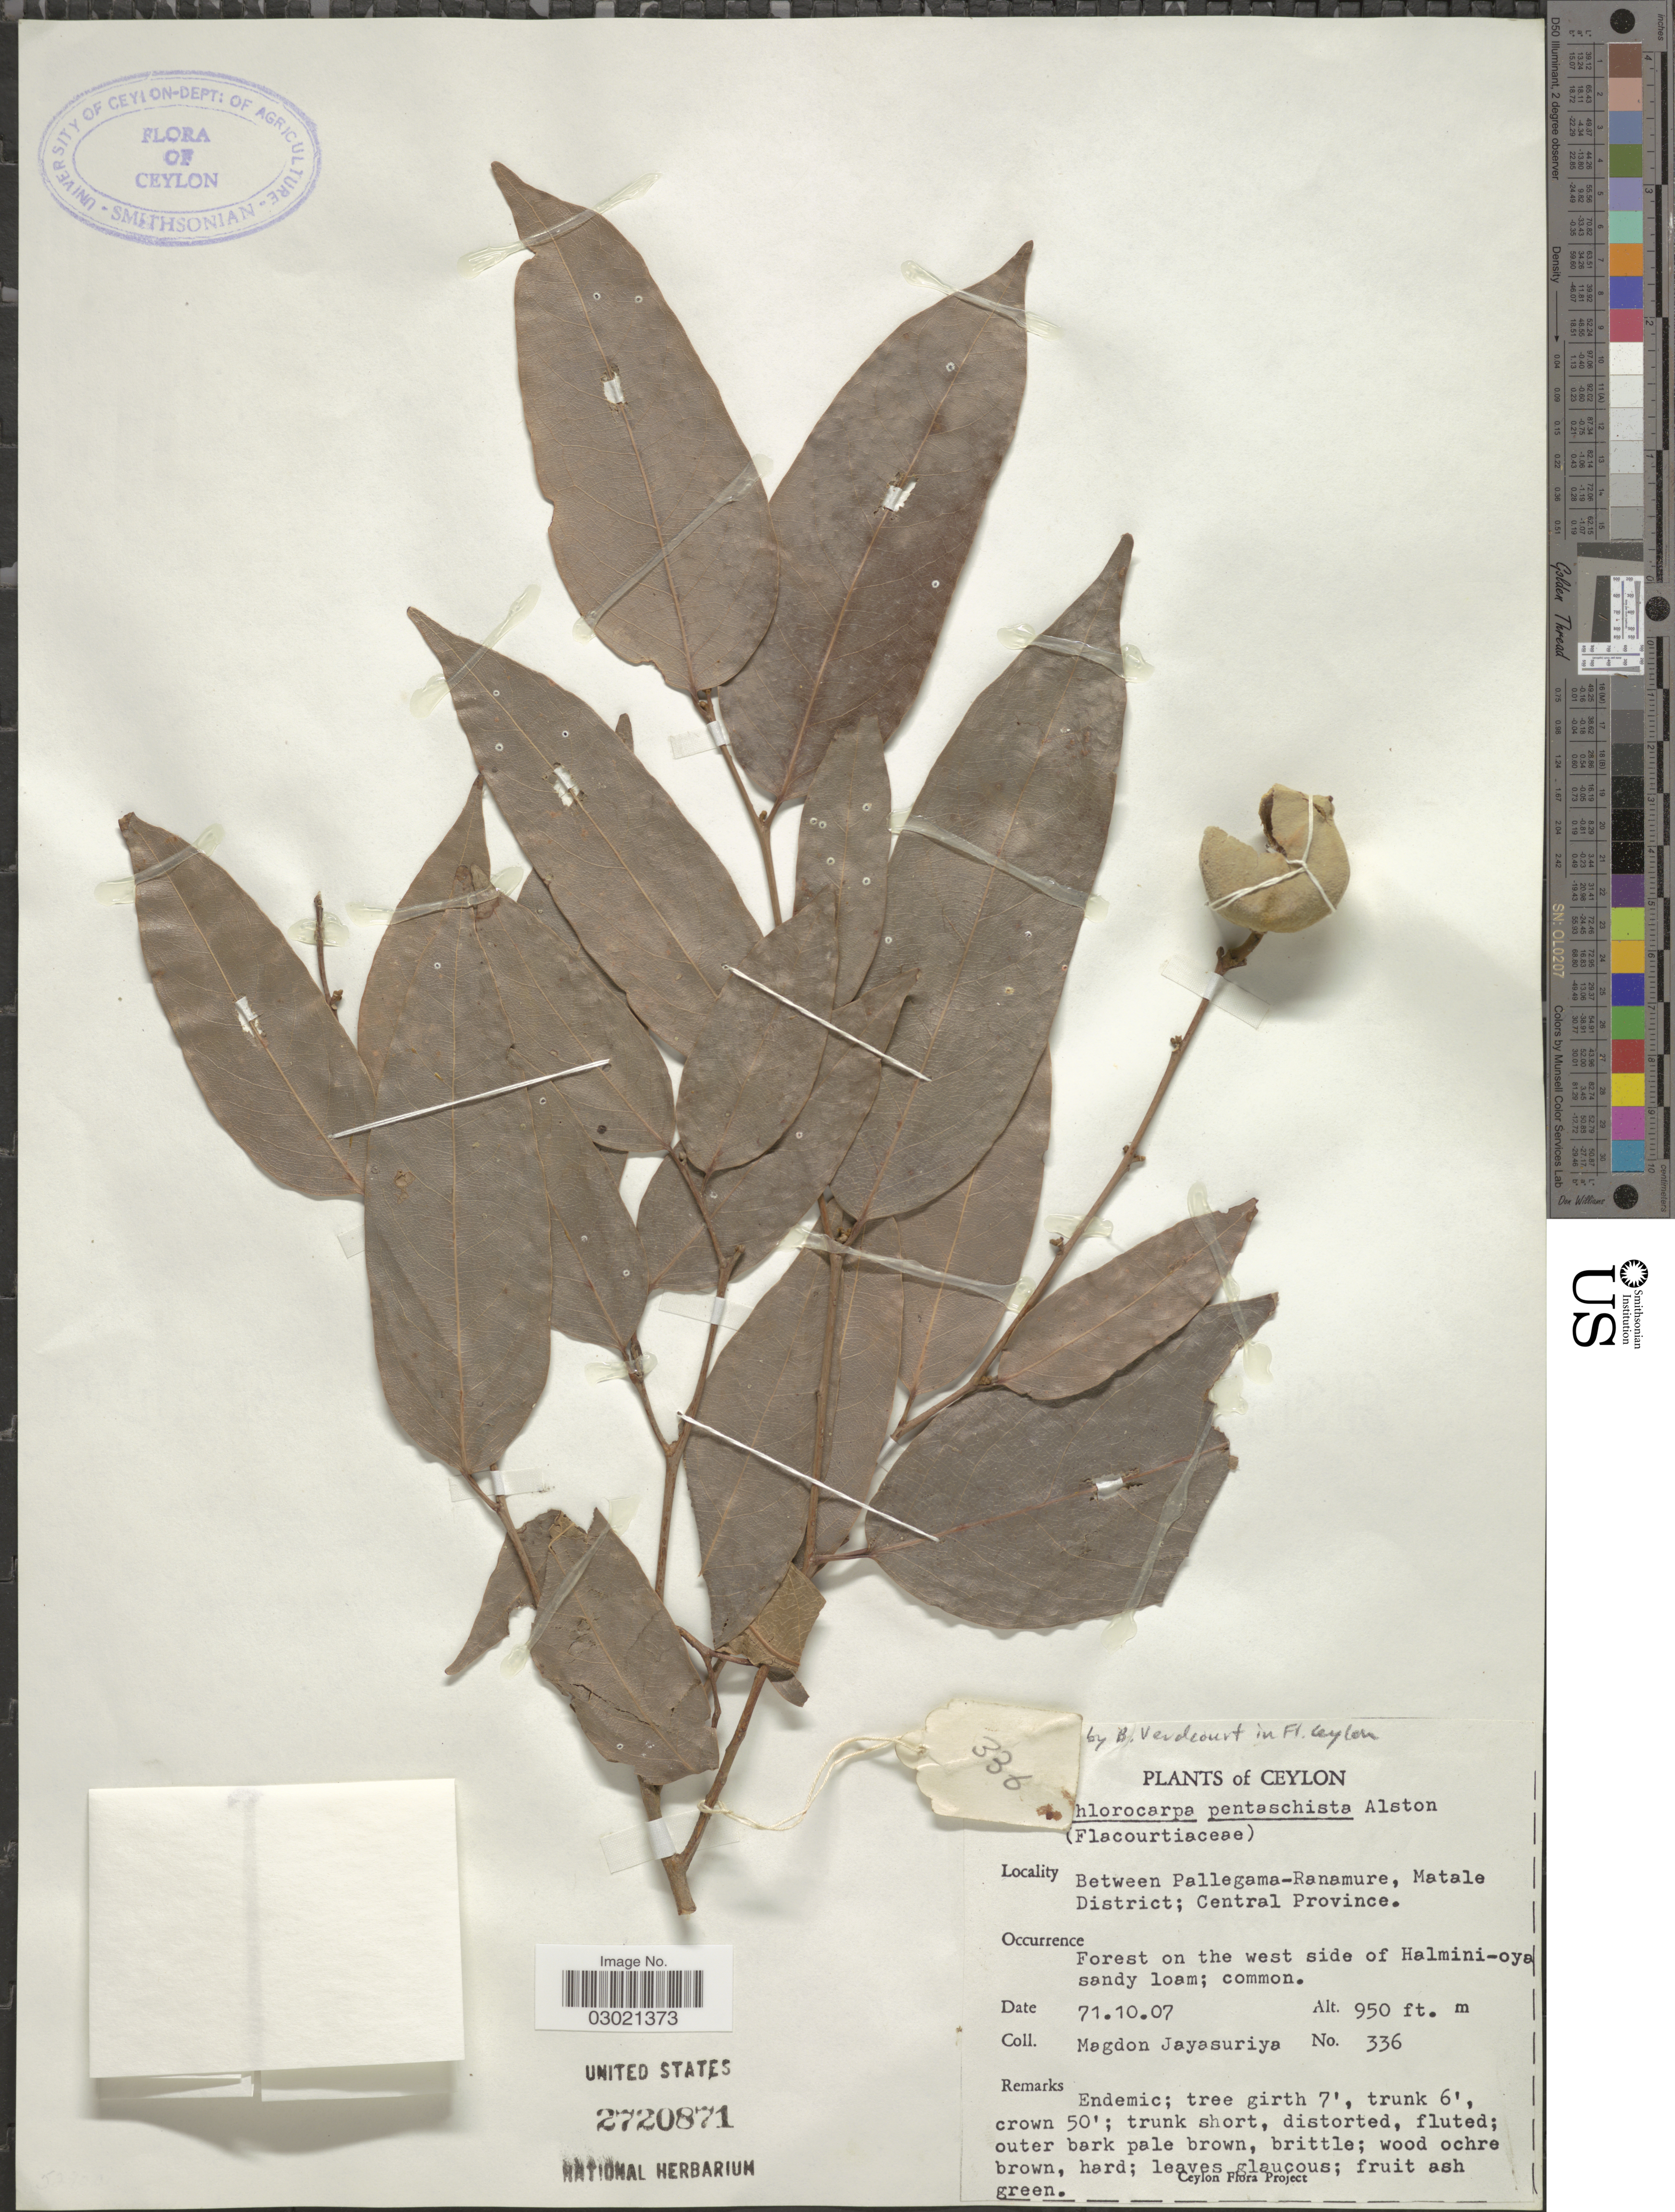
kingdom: Plantae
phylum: Tracheophyta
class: Magnoliopsida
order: Malpighiales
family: Achariaceae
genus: Chlorocarpa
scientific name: Chlorocarpa pentaschista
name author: Alston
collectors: A. H. Jayasuriya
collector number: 336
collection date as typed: Transcribed d/m/y: 7/10/71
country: Sri Lanka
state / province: Central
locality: Ceylon. Between Pallegama-Ranamure, Matale District.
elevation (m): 290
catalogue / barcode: US 2720871